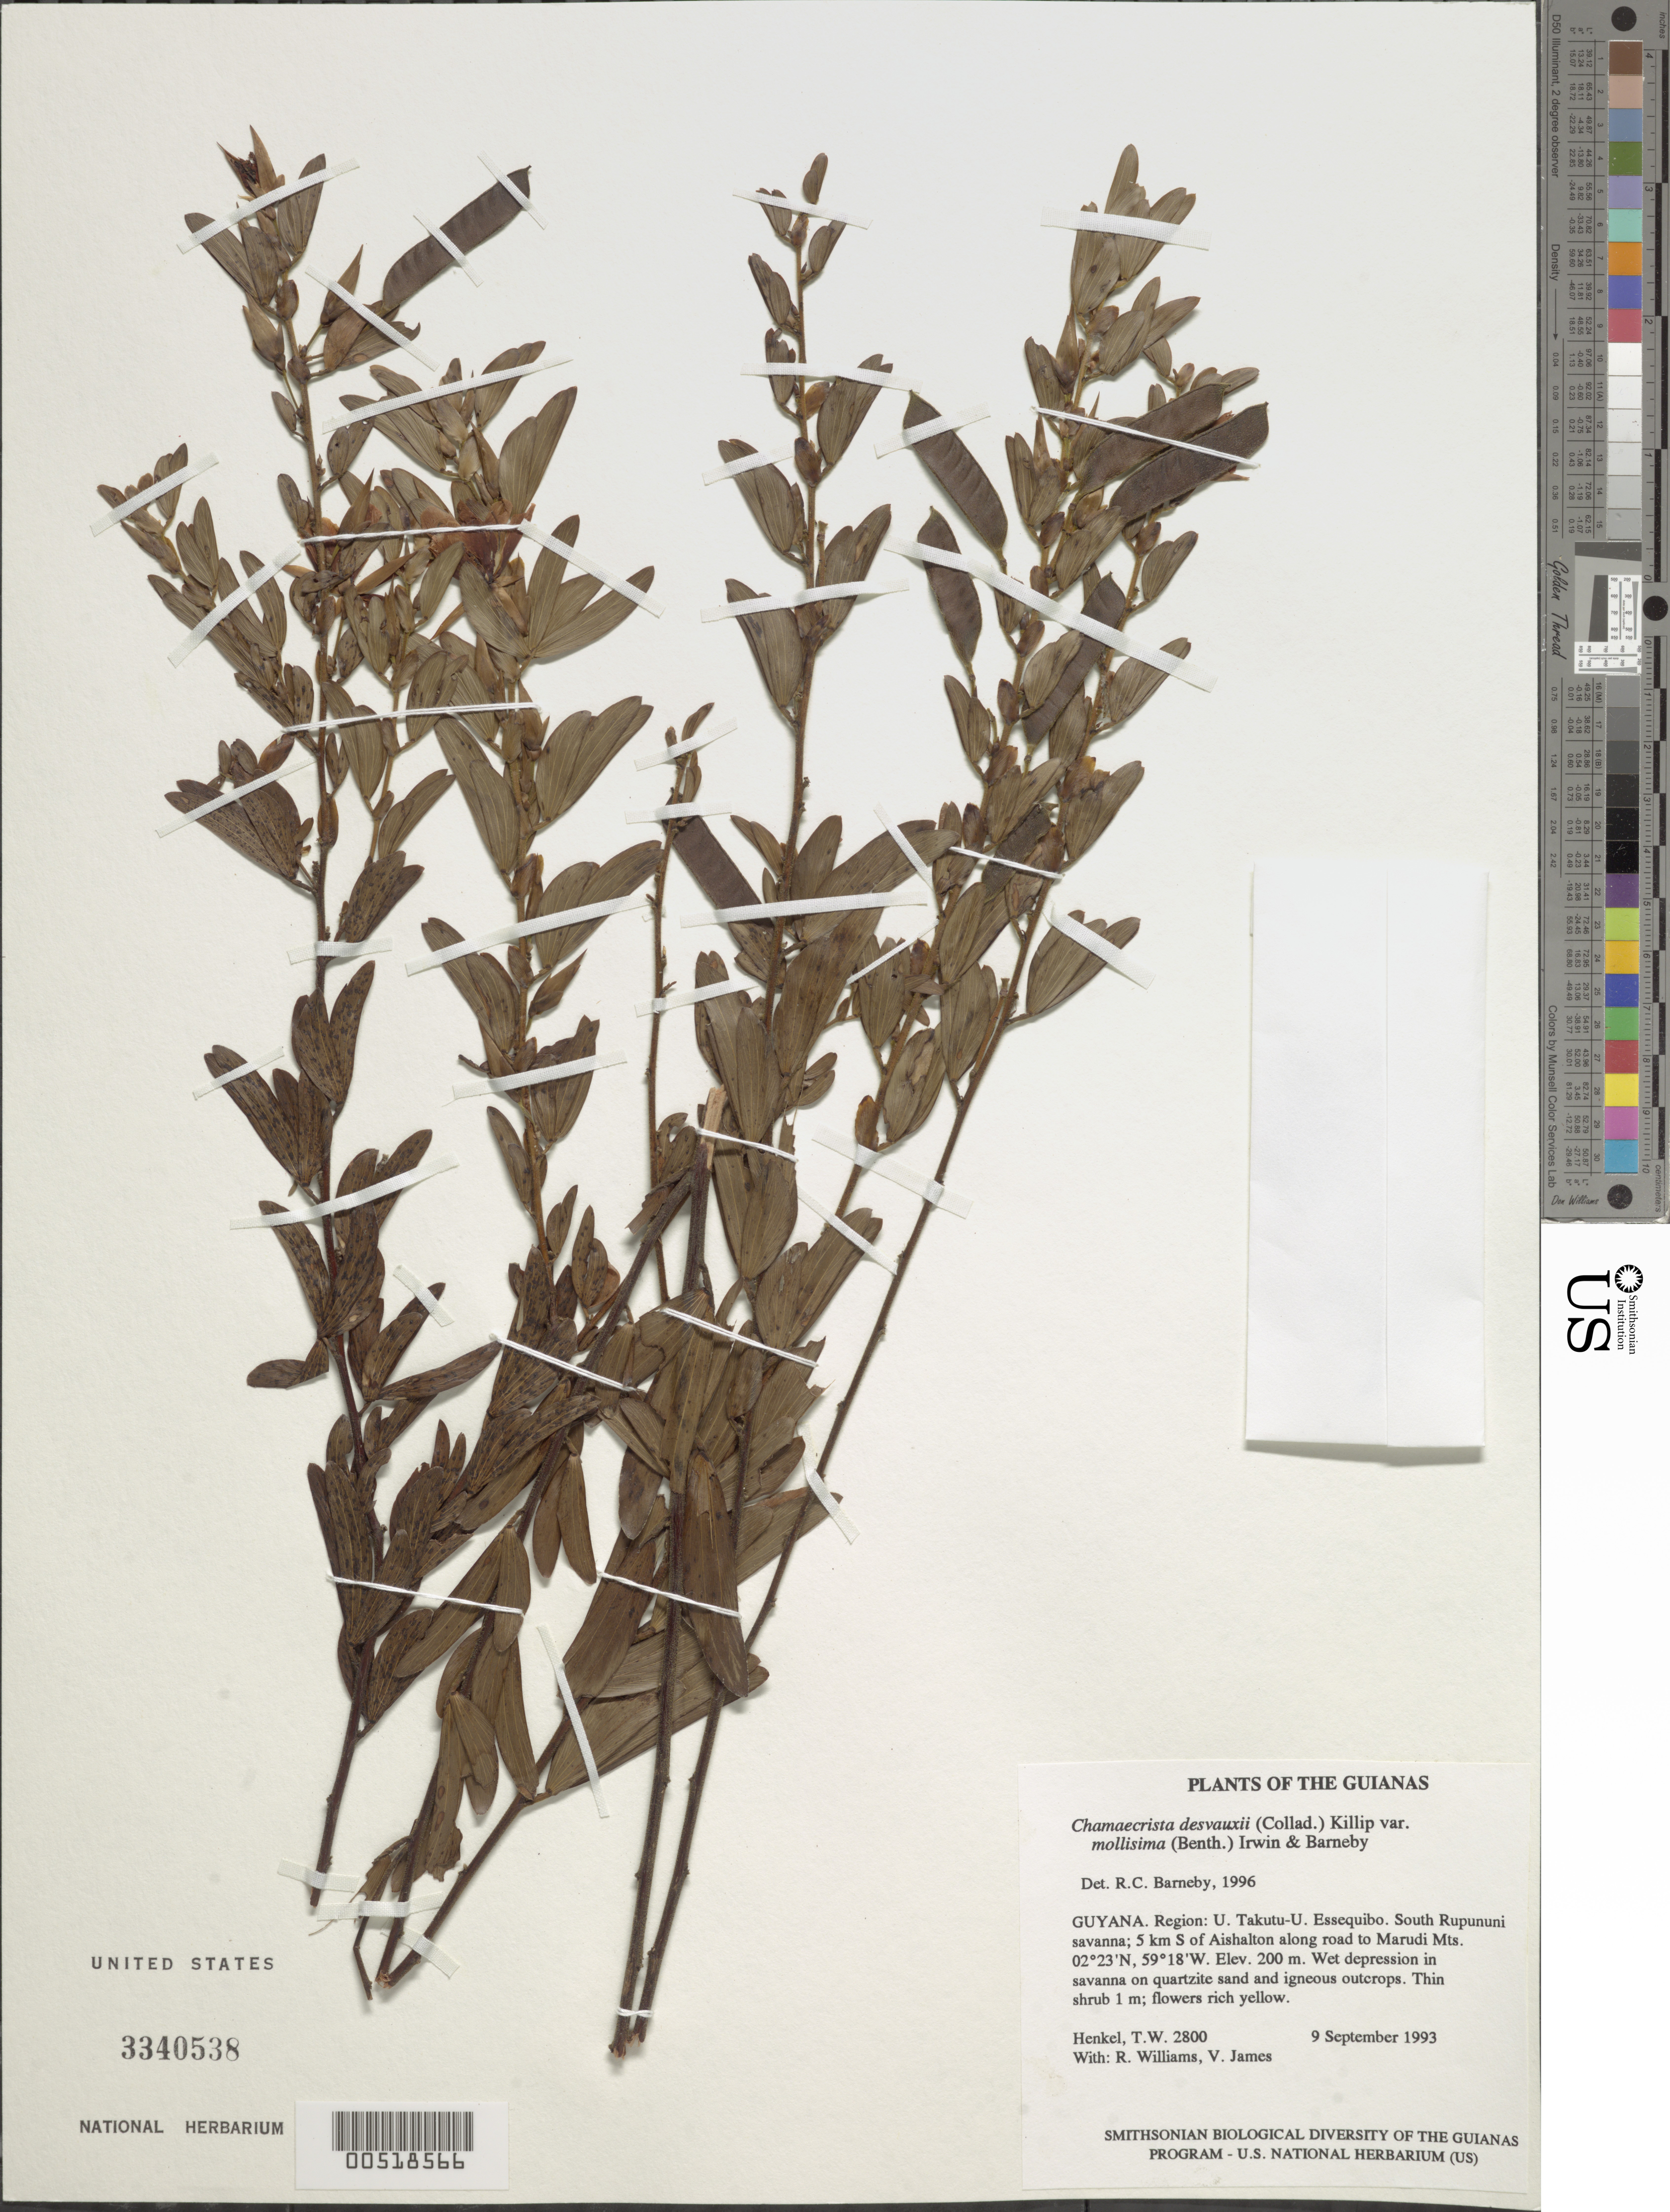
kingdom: Plantae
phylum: Tracheophyta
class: Magnoliopsida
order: Fabales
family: Fabaceae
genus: Chamaecrista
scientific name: Chamaecrista desvauxii var. mollissima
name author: (Benth.) H.S. Irwin & Barneby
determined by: Barneby, Rupert C., (NY)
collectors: T. Henkel, R. Williams & V. James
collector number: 2800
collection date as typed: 9 September 1993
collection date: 1993-09-09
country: Guyana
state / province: U. Takutu-U. Essequibo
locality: South Rupununi savanna; 5 km S of Aishalton along road to Marudi Mts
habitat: Wet depression in savanna on quartzite sand and igneous outcrops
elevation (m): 200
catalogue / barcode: US 3340538